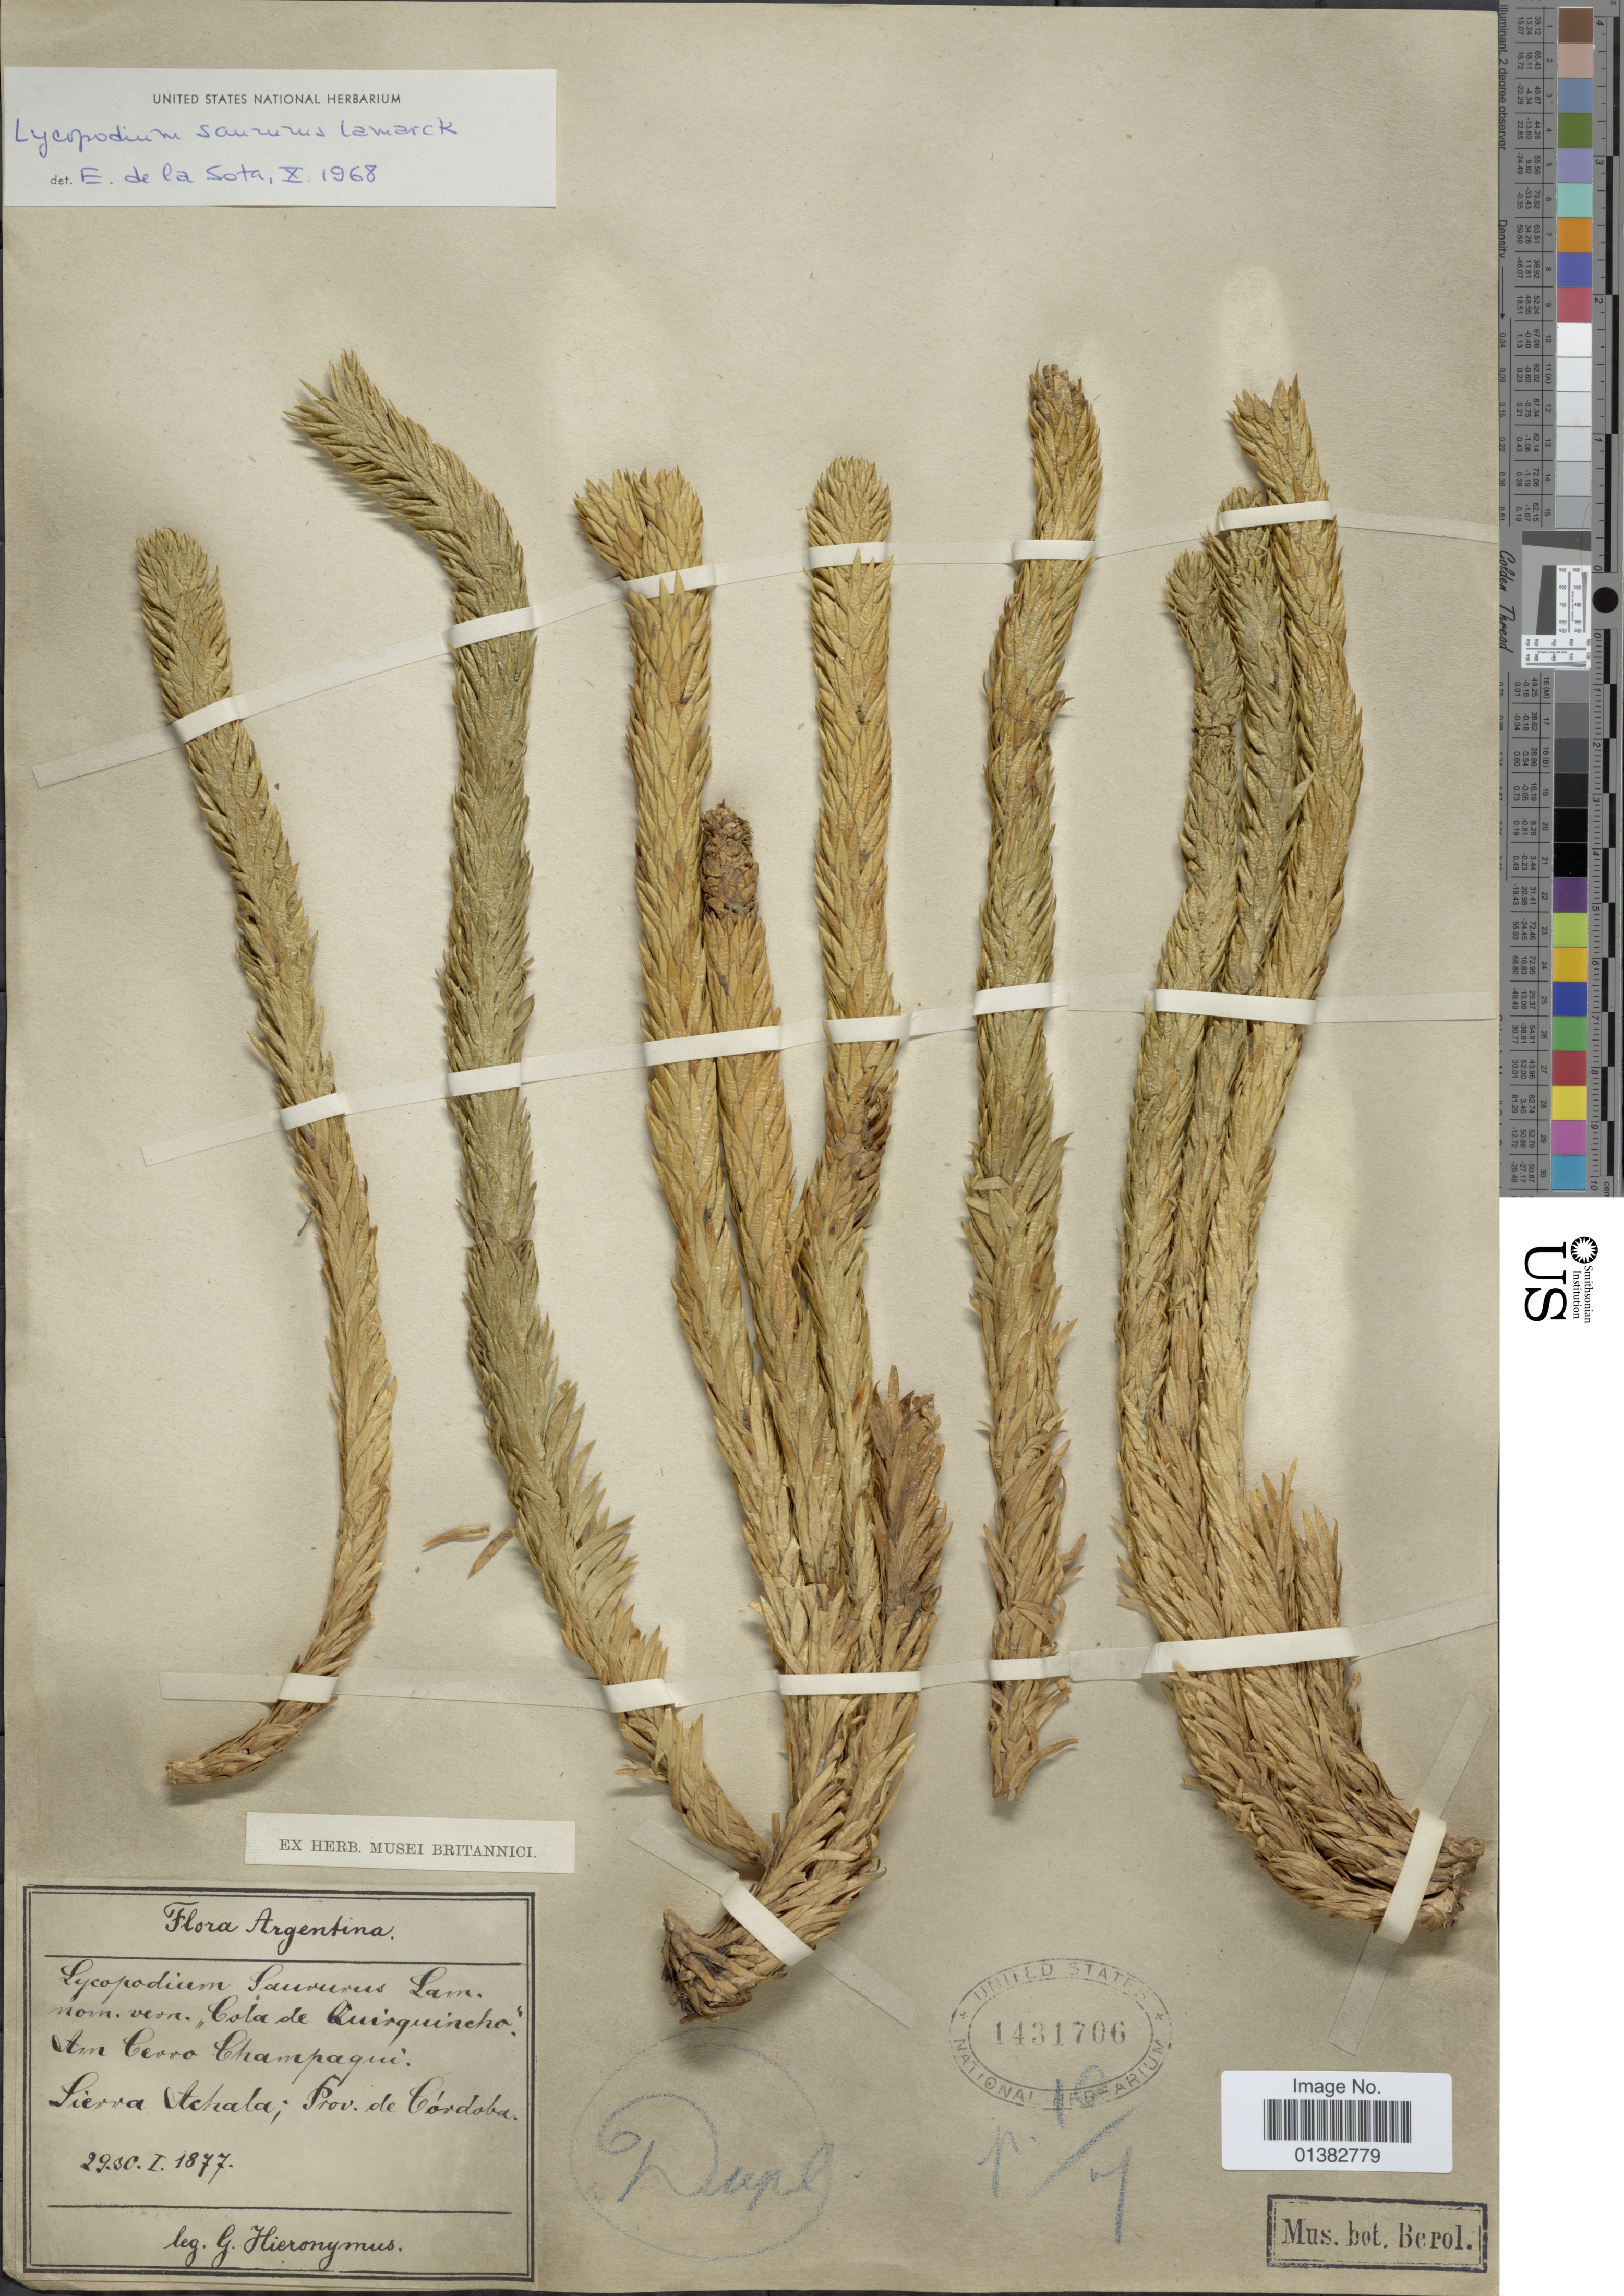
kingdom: Plantae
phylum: Tracheophyta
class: Lycopodiopsida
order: Lycopodiales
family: Lycopodiaceae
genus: Phlegmariurus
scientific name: Phlegmariurus saururus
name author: (Lam.) B. Øllg.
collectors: -. Hieronymus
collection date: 1877-01-29/1877-01-30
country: Argentina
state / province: Cordoba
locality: Sierra Achala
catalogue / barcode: US 1431706